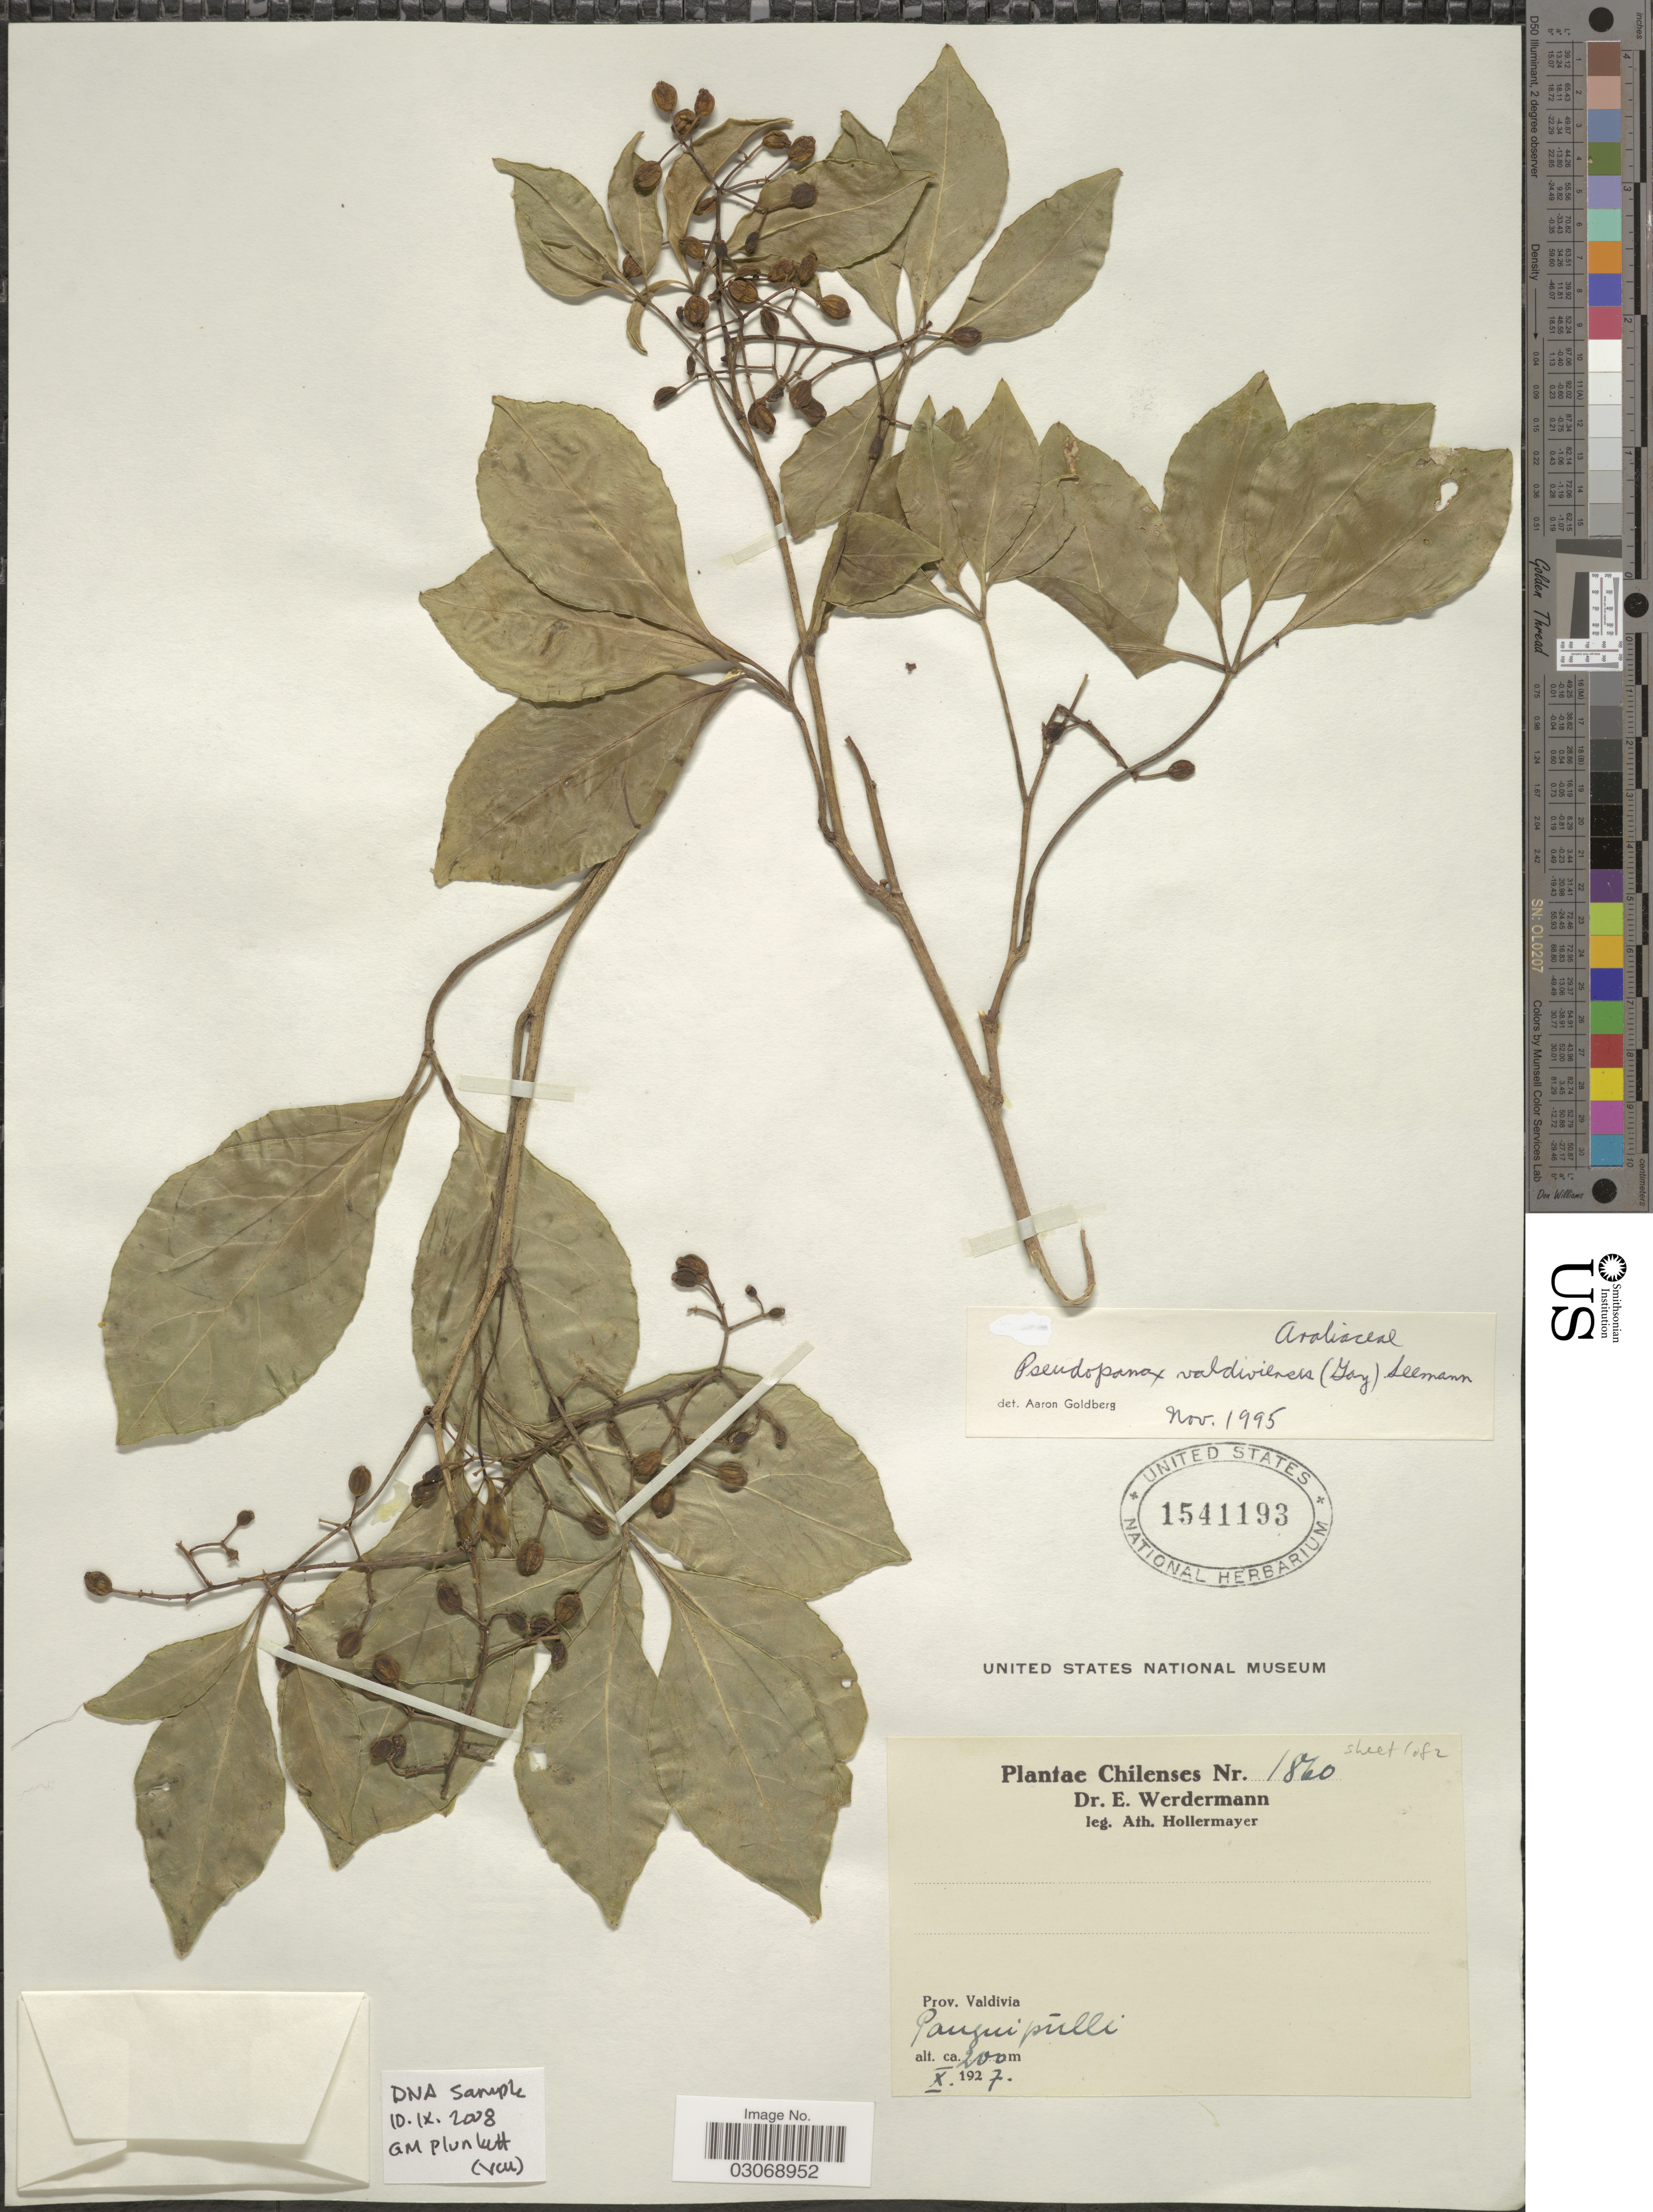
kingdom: Plantae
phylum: Tracheophyta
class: Magnoliopsida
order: Apiales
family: Araliaceae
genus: Pseudopanax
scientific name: Pseudopanax valdiviensis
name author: (Gay) Seem. ex Harms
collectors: A. Hollermayer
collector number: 1860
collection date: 1927-10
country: Chile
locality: Chilenses. Prov. Valdivia. Panguipúlli.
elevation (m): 200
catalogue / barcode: US 1541193